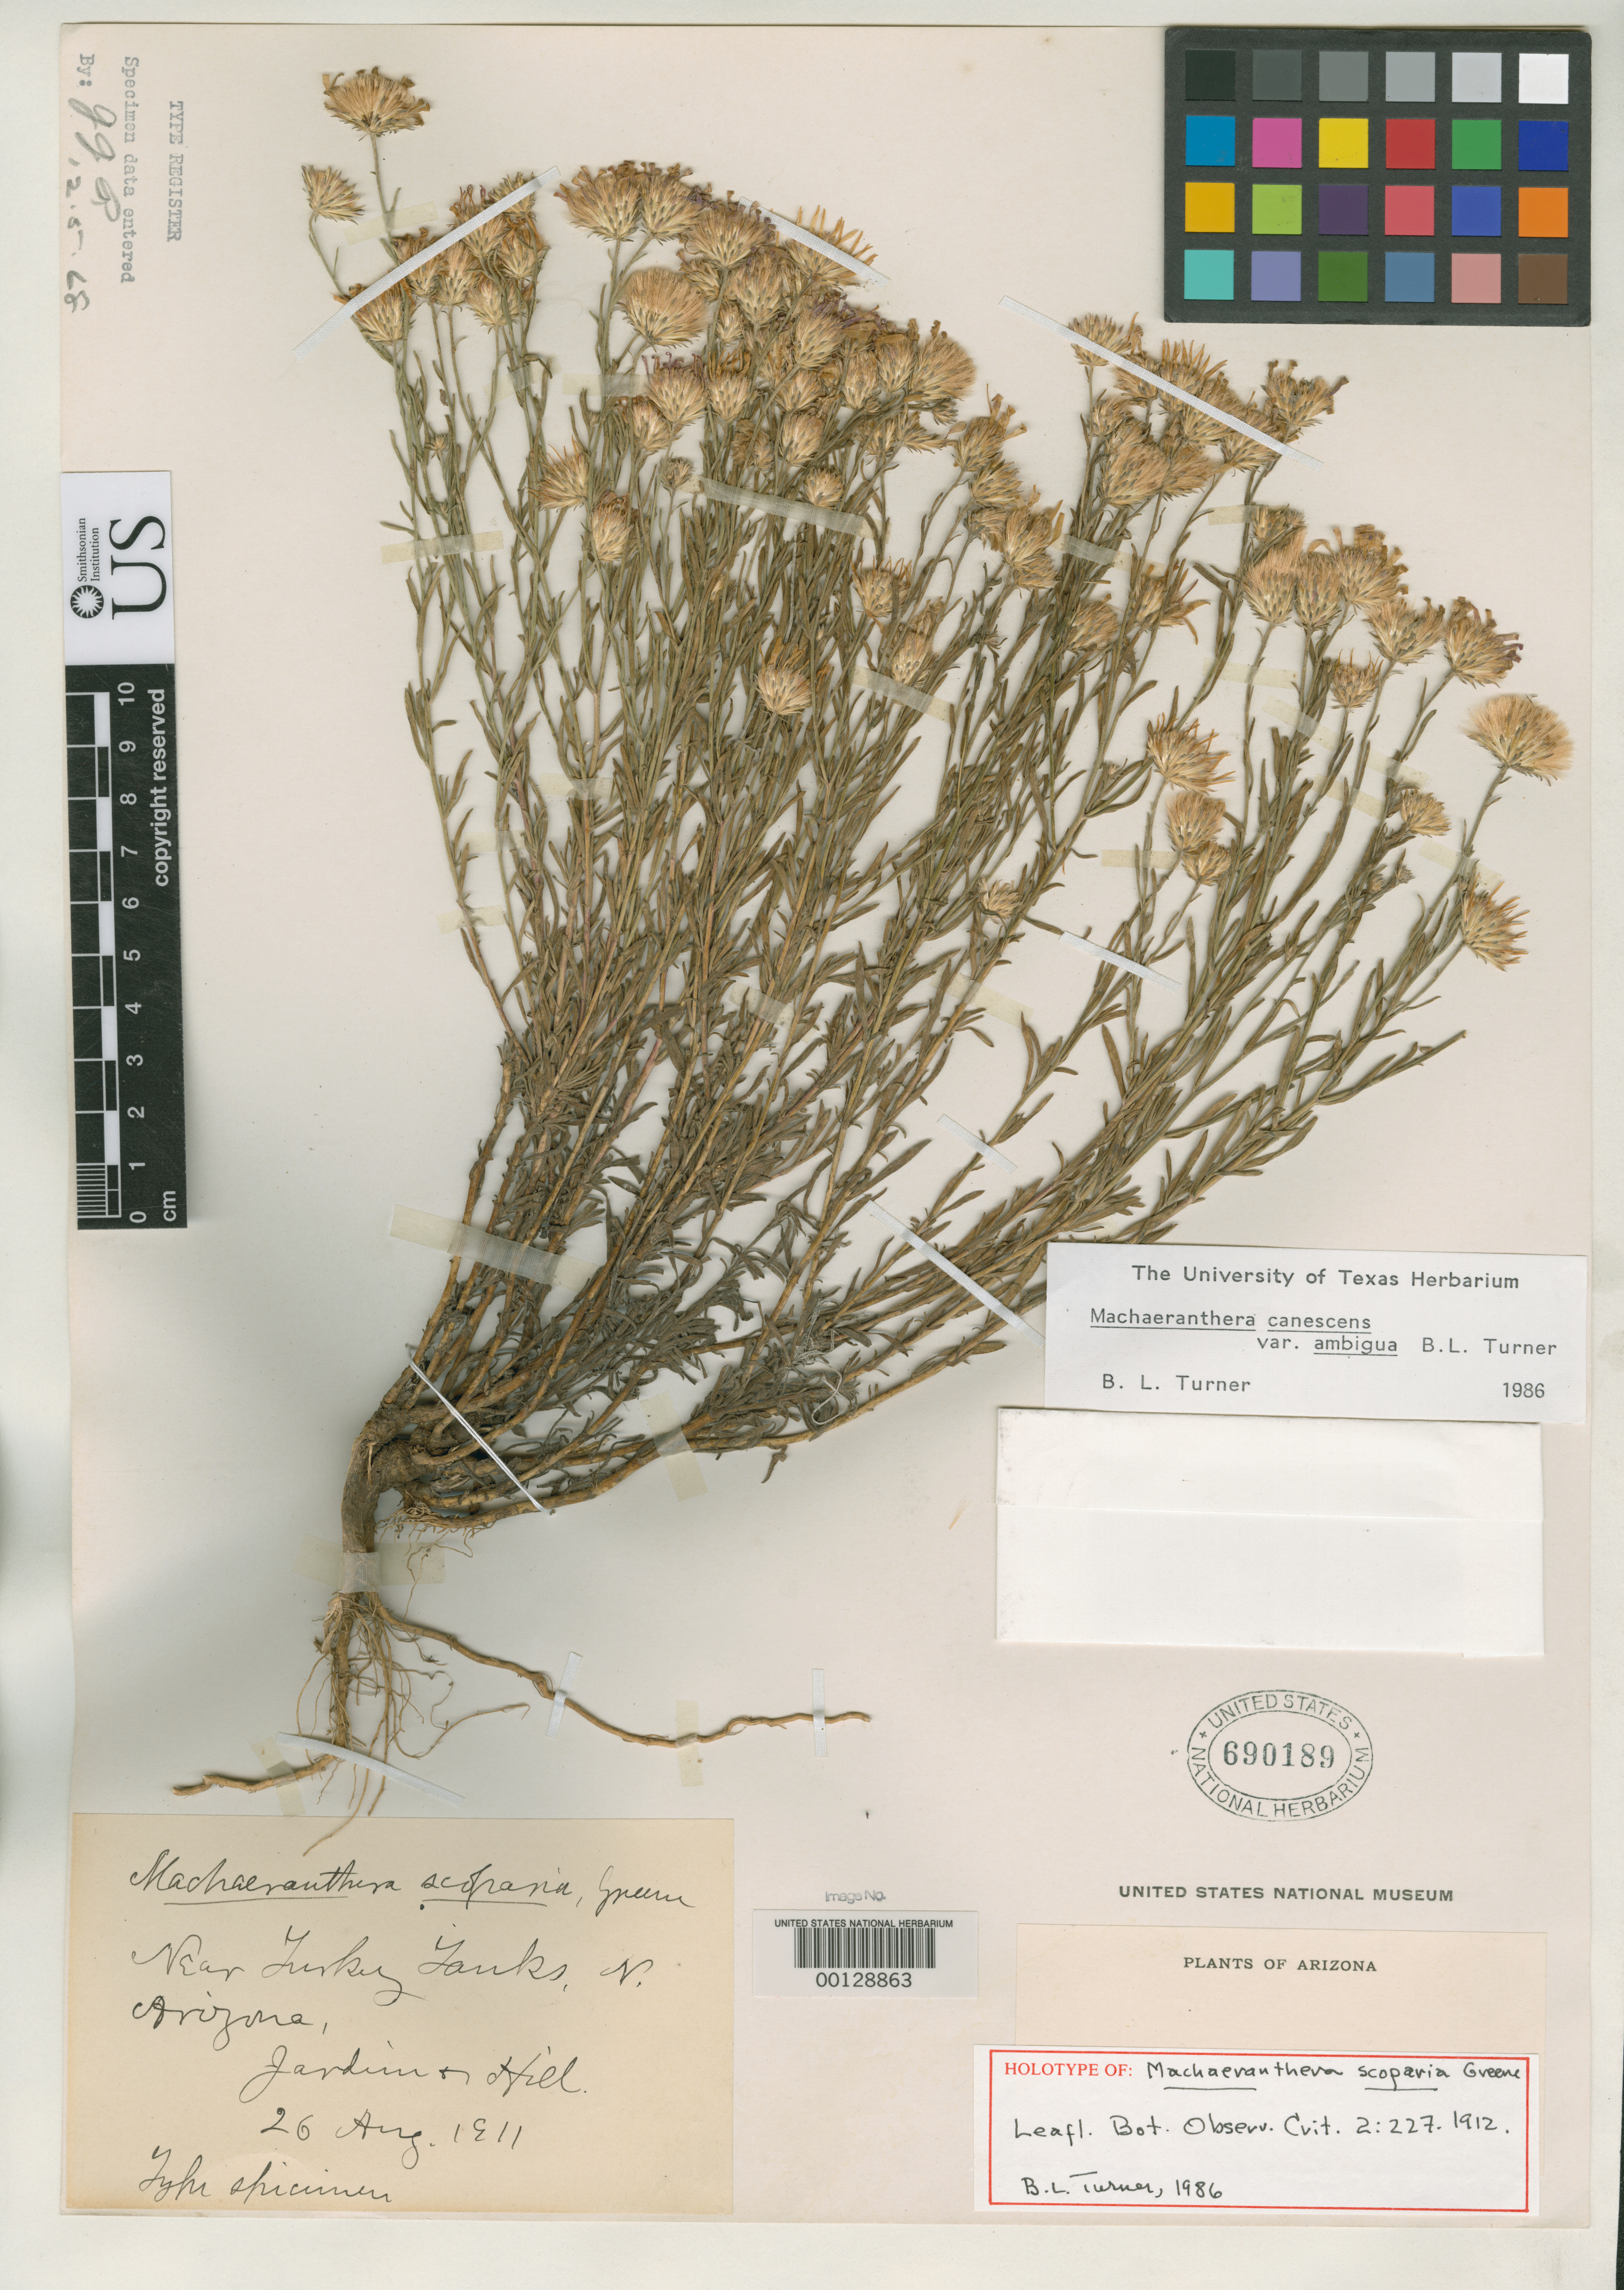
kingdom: Plantae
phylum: Tracheophyta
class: Magnoliopsida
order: Asterales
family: Asteraceae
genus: Machaeranthera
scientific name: Machaeranthera scoparia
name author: Greene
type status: Lectotype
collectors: -. Jardine & Hill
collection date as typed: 26 Aug 1911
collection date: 1911-08-26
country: United States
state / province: Arizona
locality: Turkey Tanks.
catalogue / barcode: US 690189